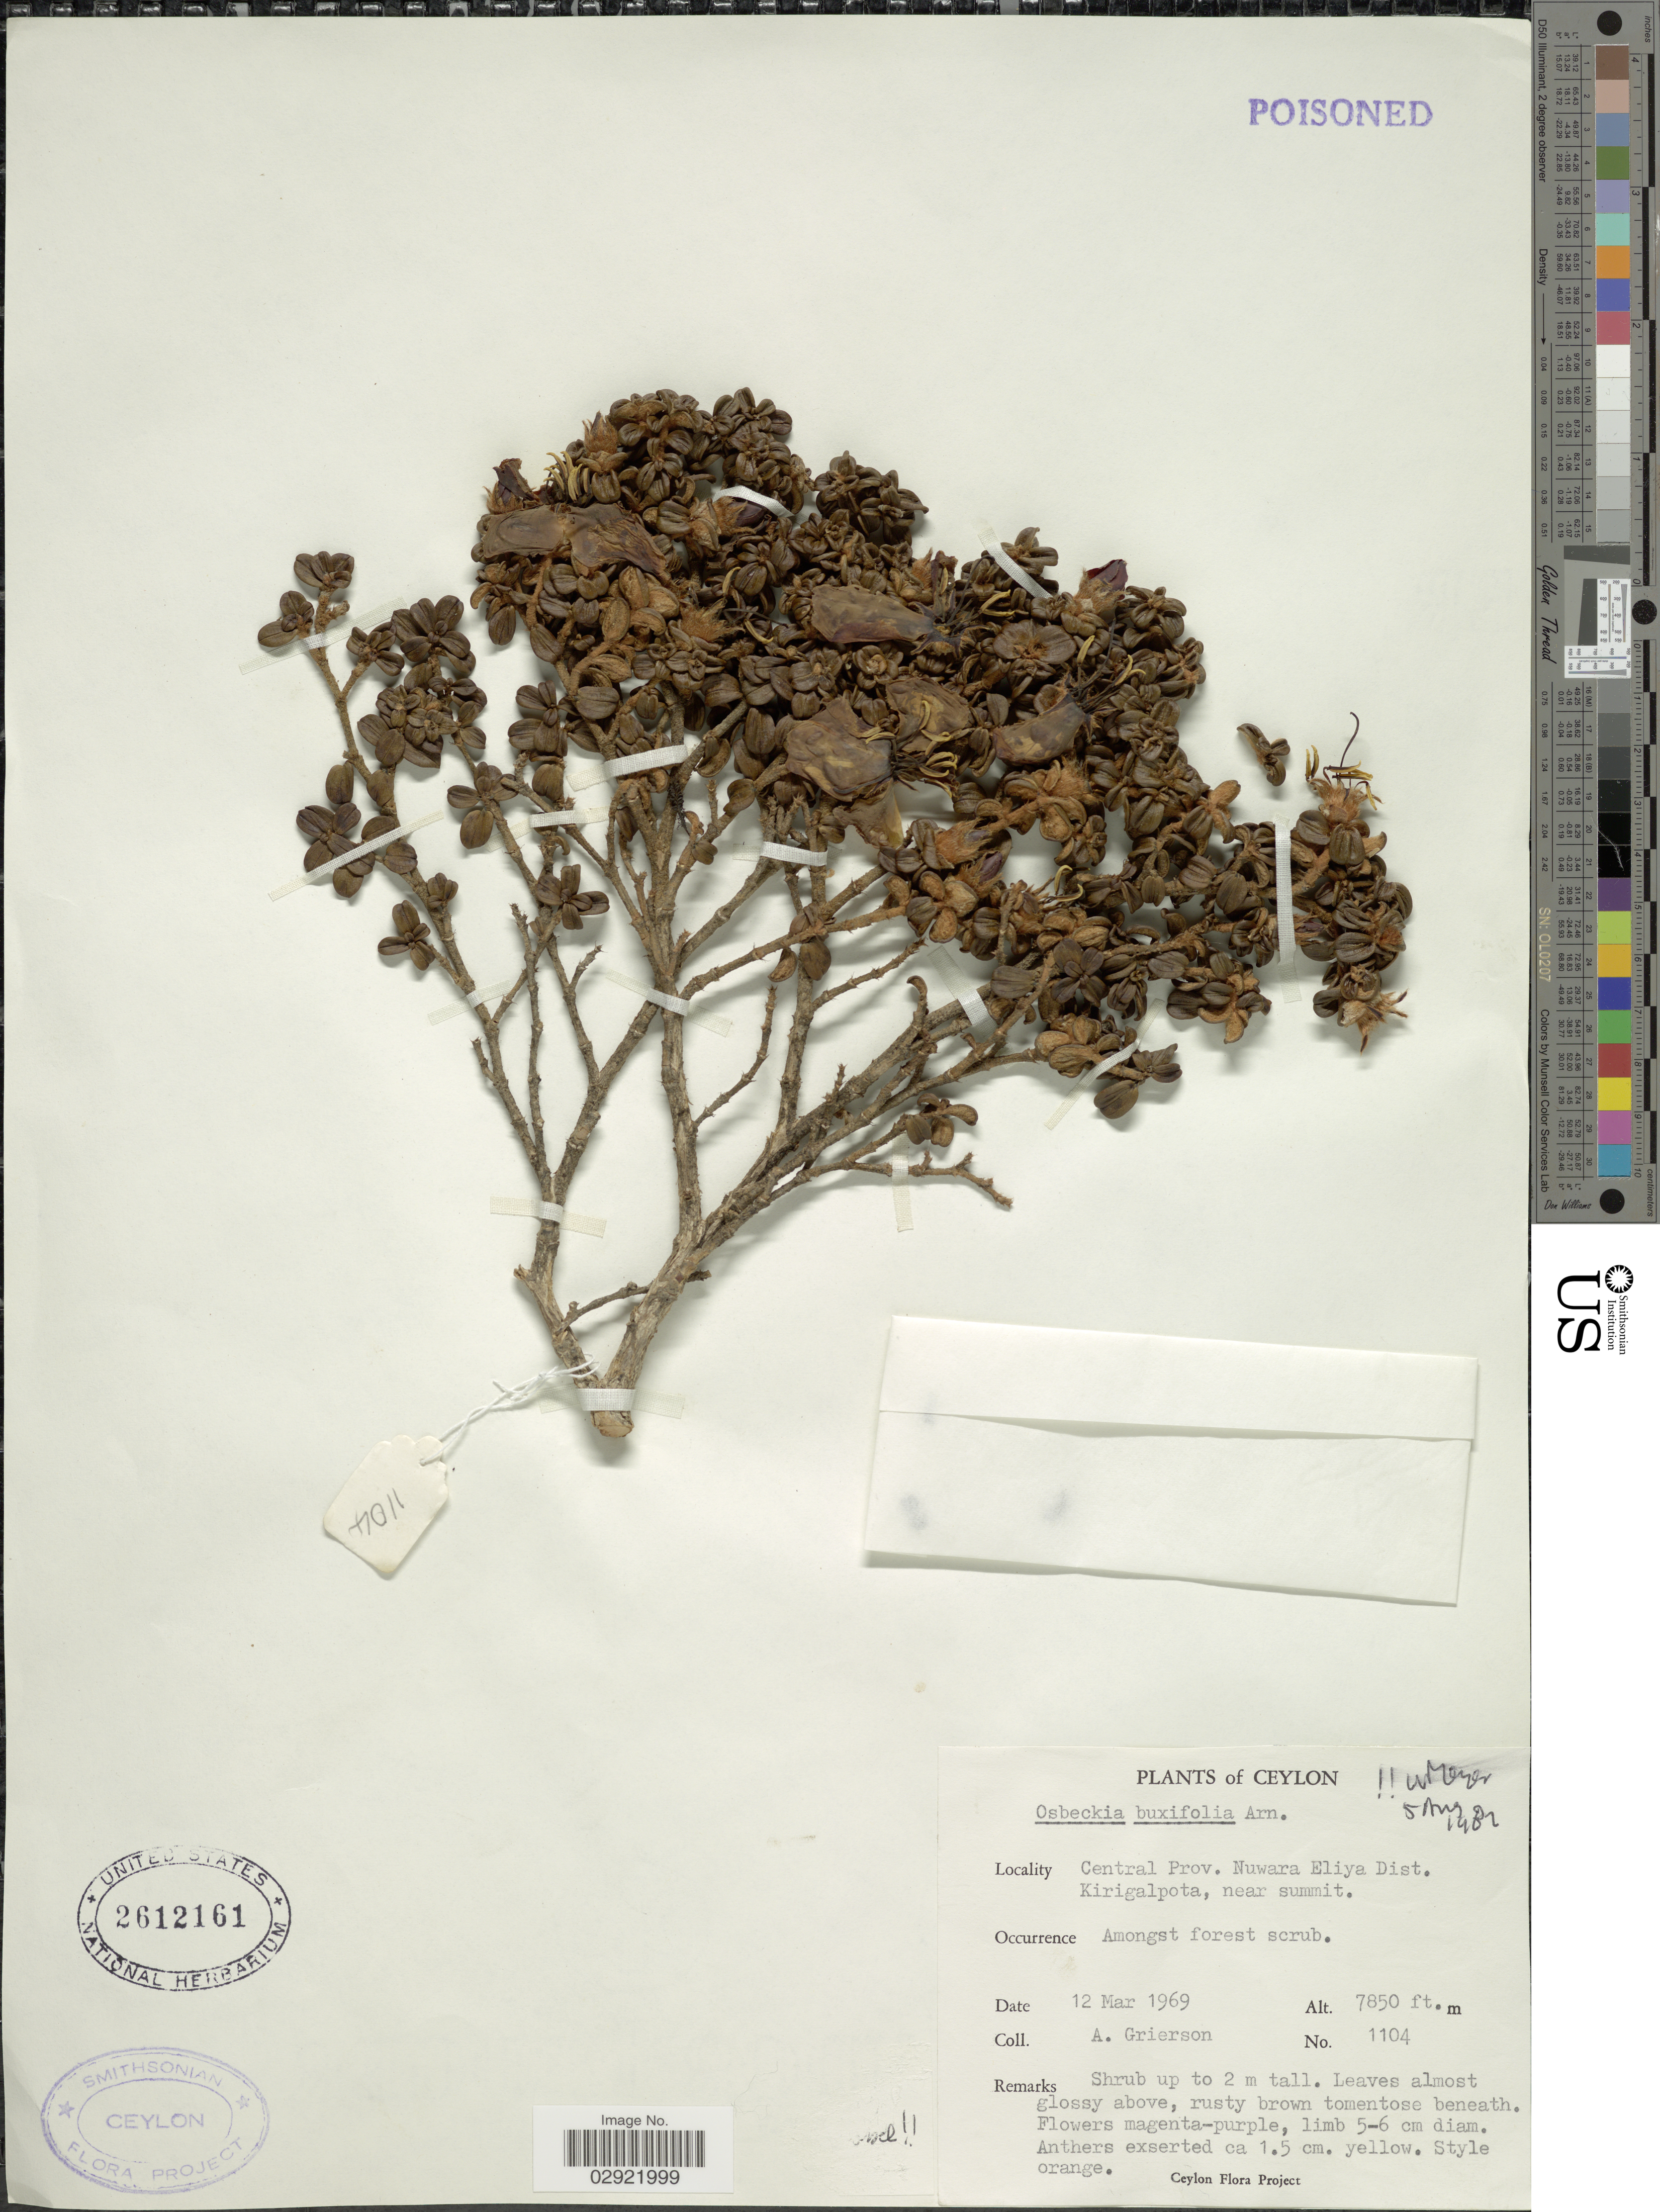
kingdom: Plantae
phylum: Tracheophyta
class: Magnoliopsida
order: Myrtales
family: Melastomataceae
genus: Osbeckia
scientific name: Osbeckia buxifolia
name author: Arn.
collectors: A. Grierson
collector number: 1104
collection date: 1969-03-12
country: Sri Lanka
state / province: Central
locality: Ceylon. Nuwara Eliya Dist. Kirigalpota, near summit.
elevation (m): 2393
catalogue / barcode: US 2612161